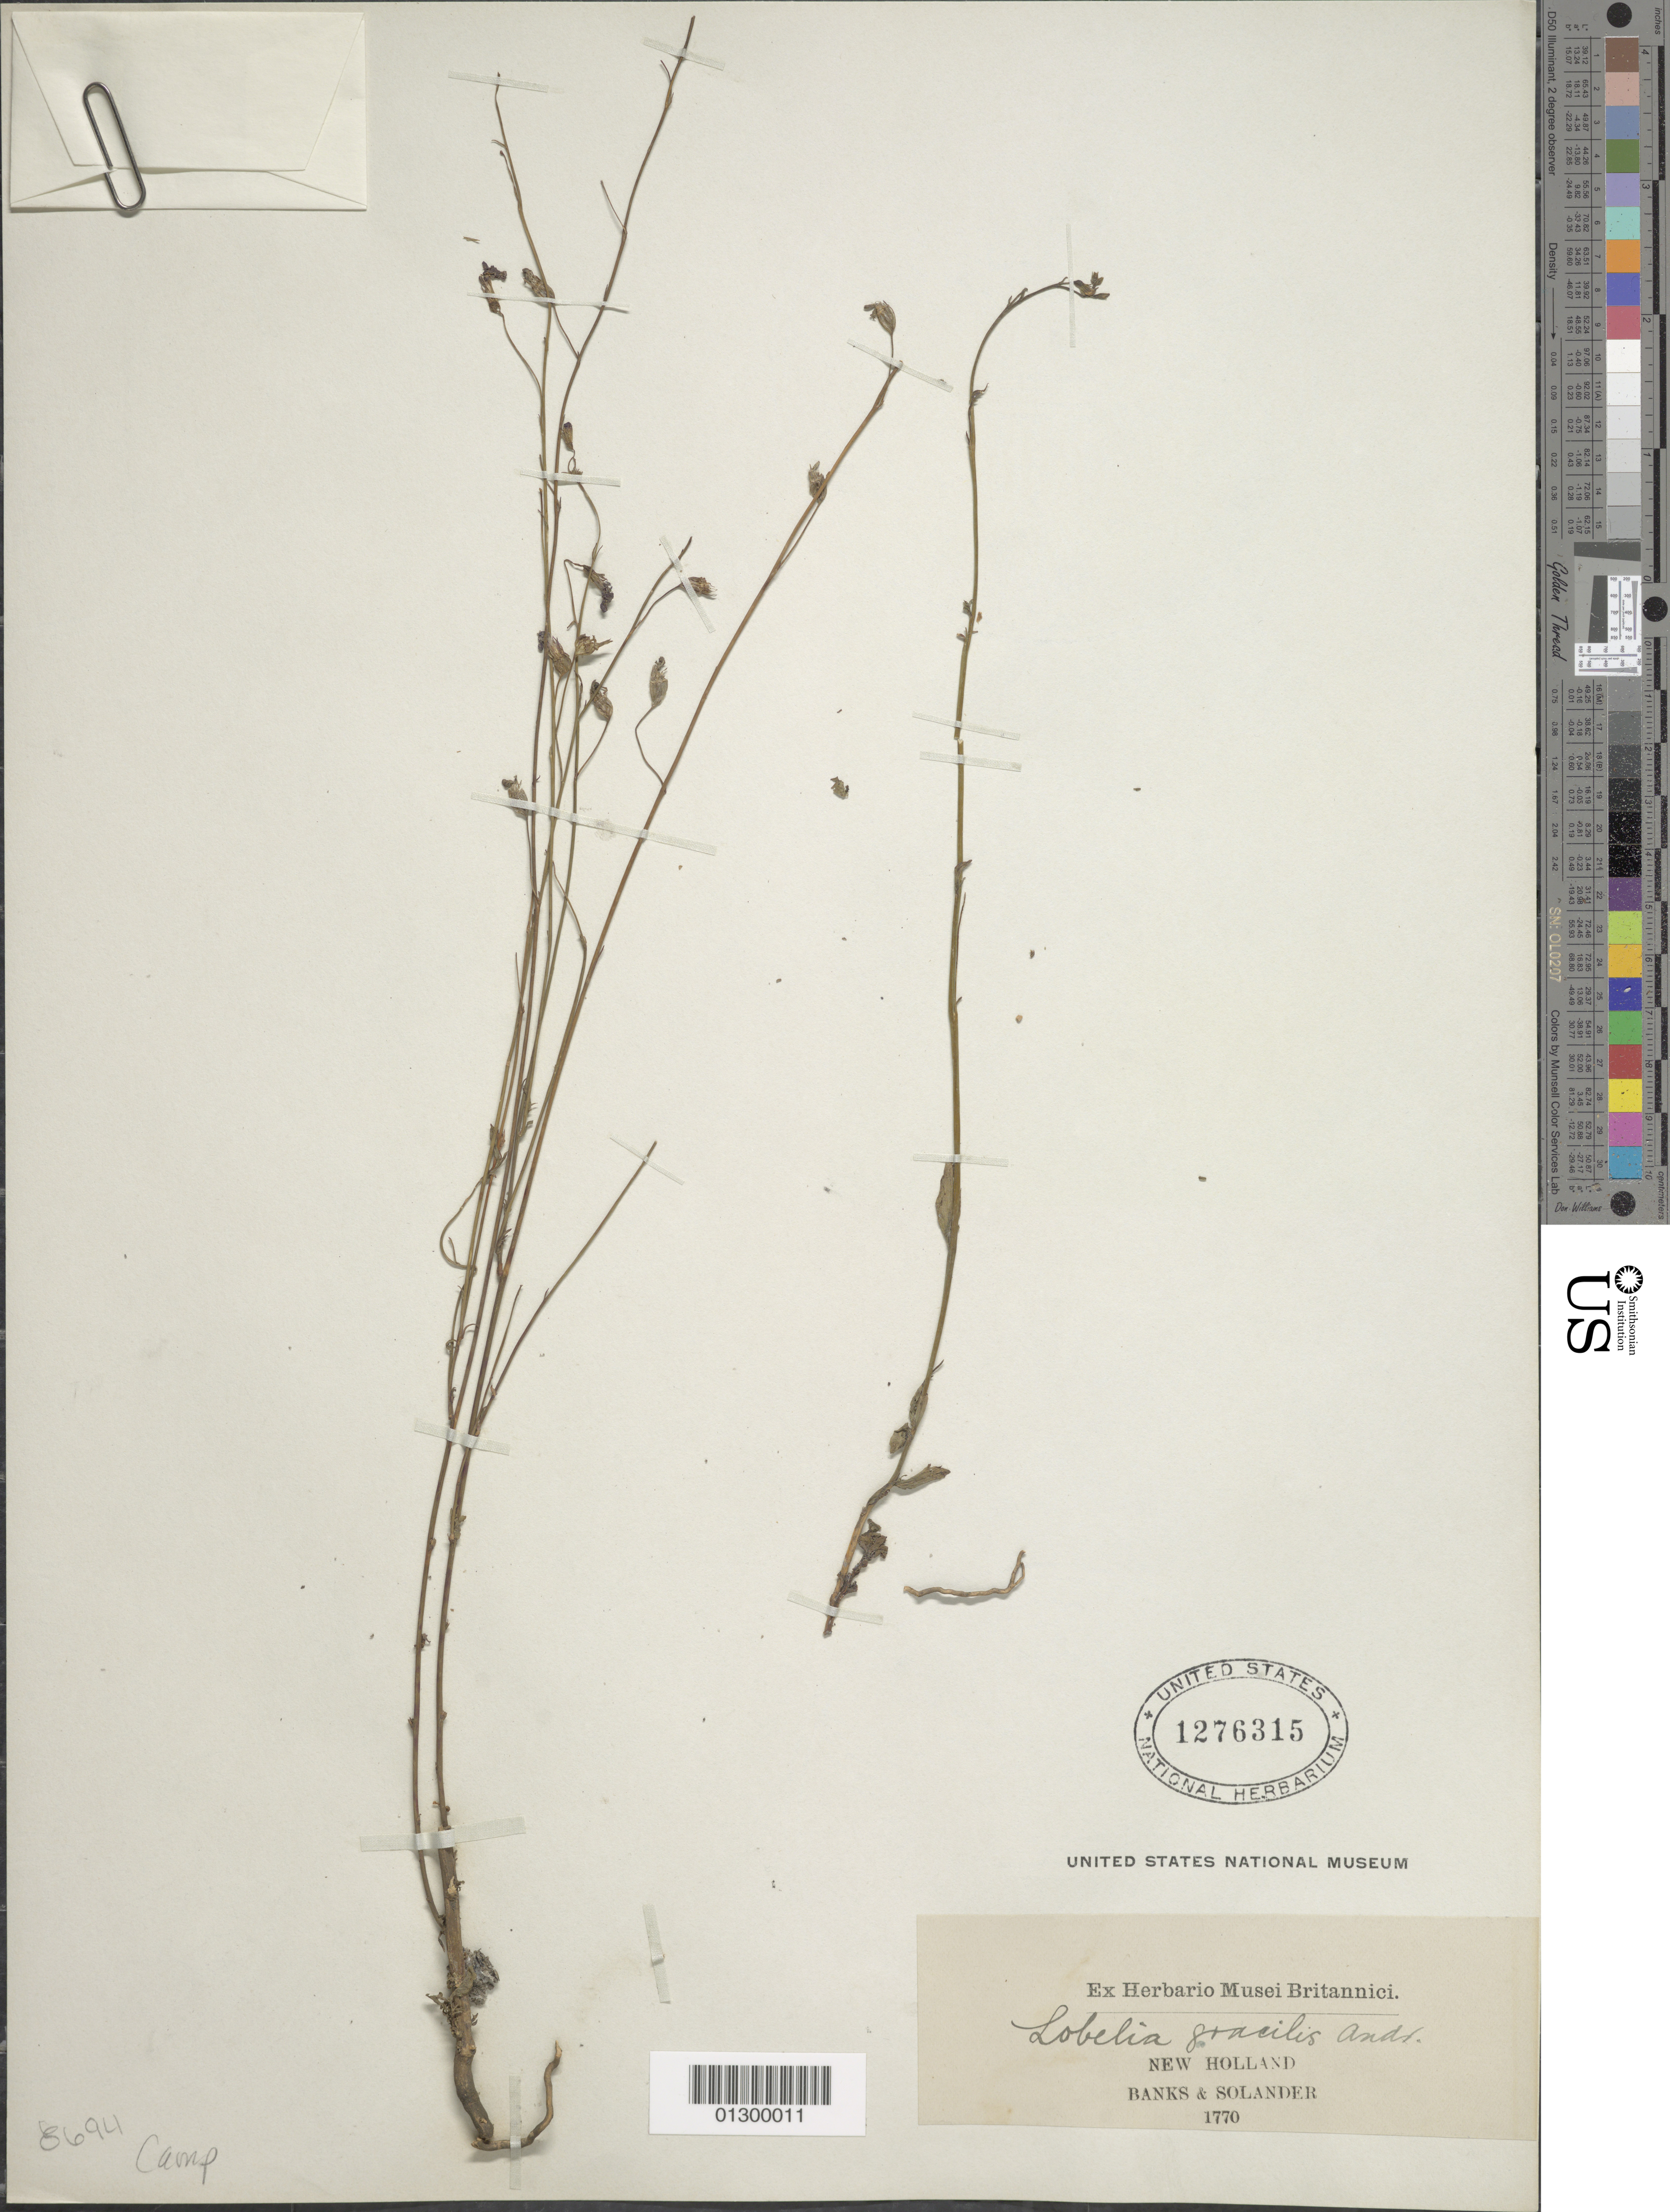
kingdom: Plantae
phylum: Tracheophyta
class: Magnoliopsida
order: Asterales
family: Campanulaceae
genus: Lobelia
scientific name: Lobelia gracilis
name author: Andrews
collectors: J. Banks & D. C. Solander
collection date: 1770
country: Australia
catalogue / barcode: US 1276315